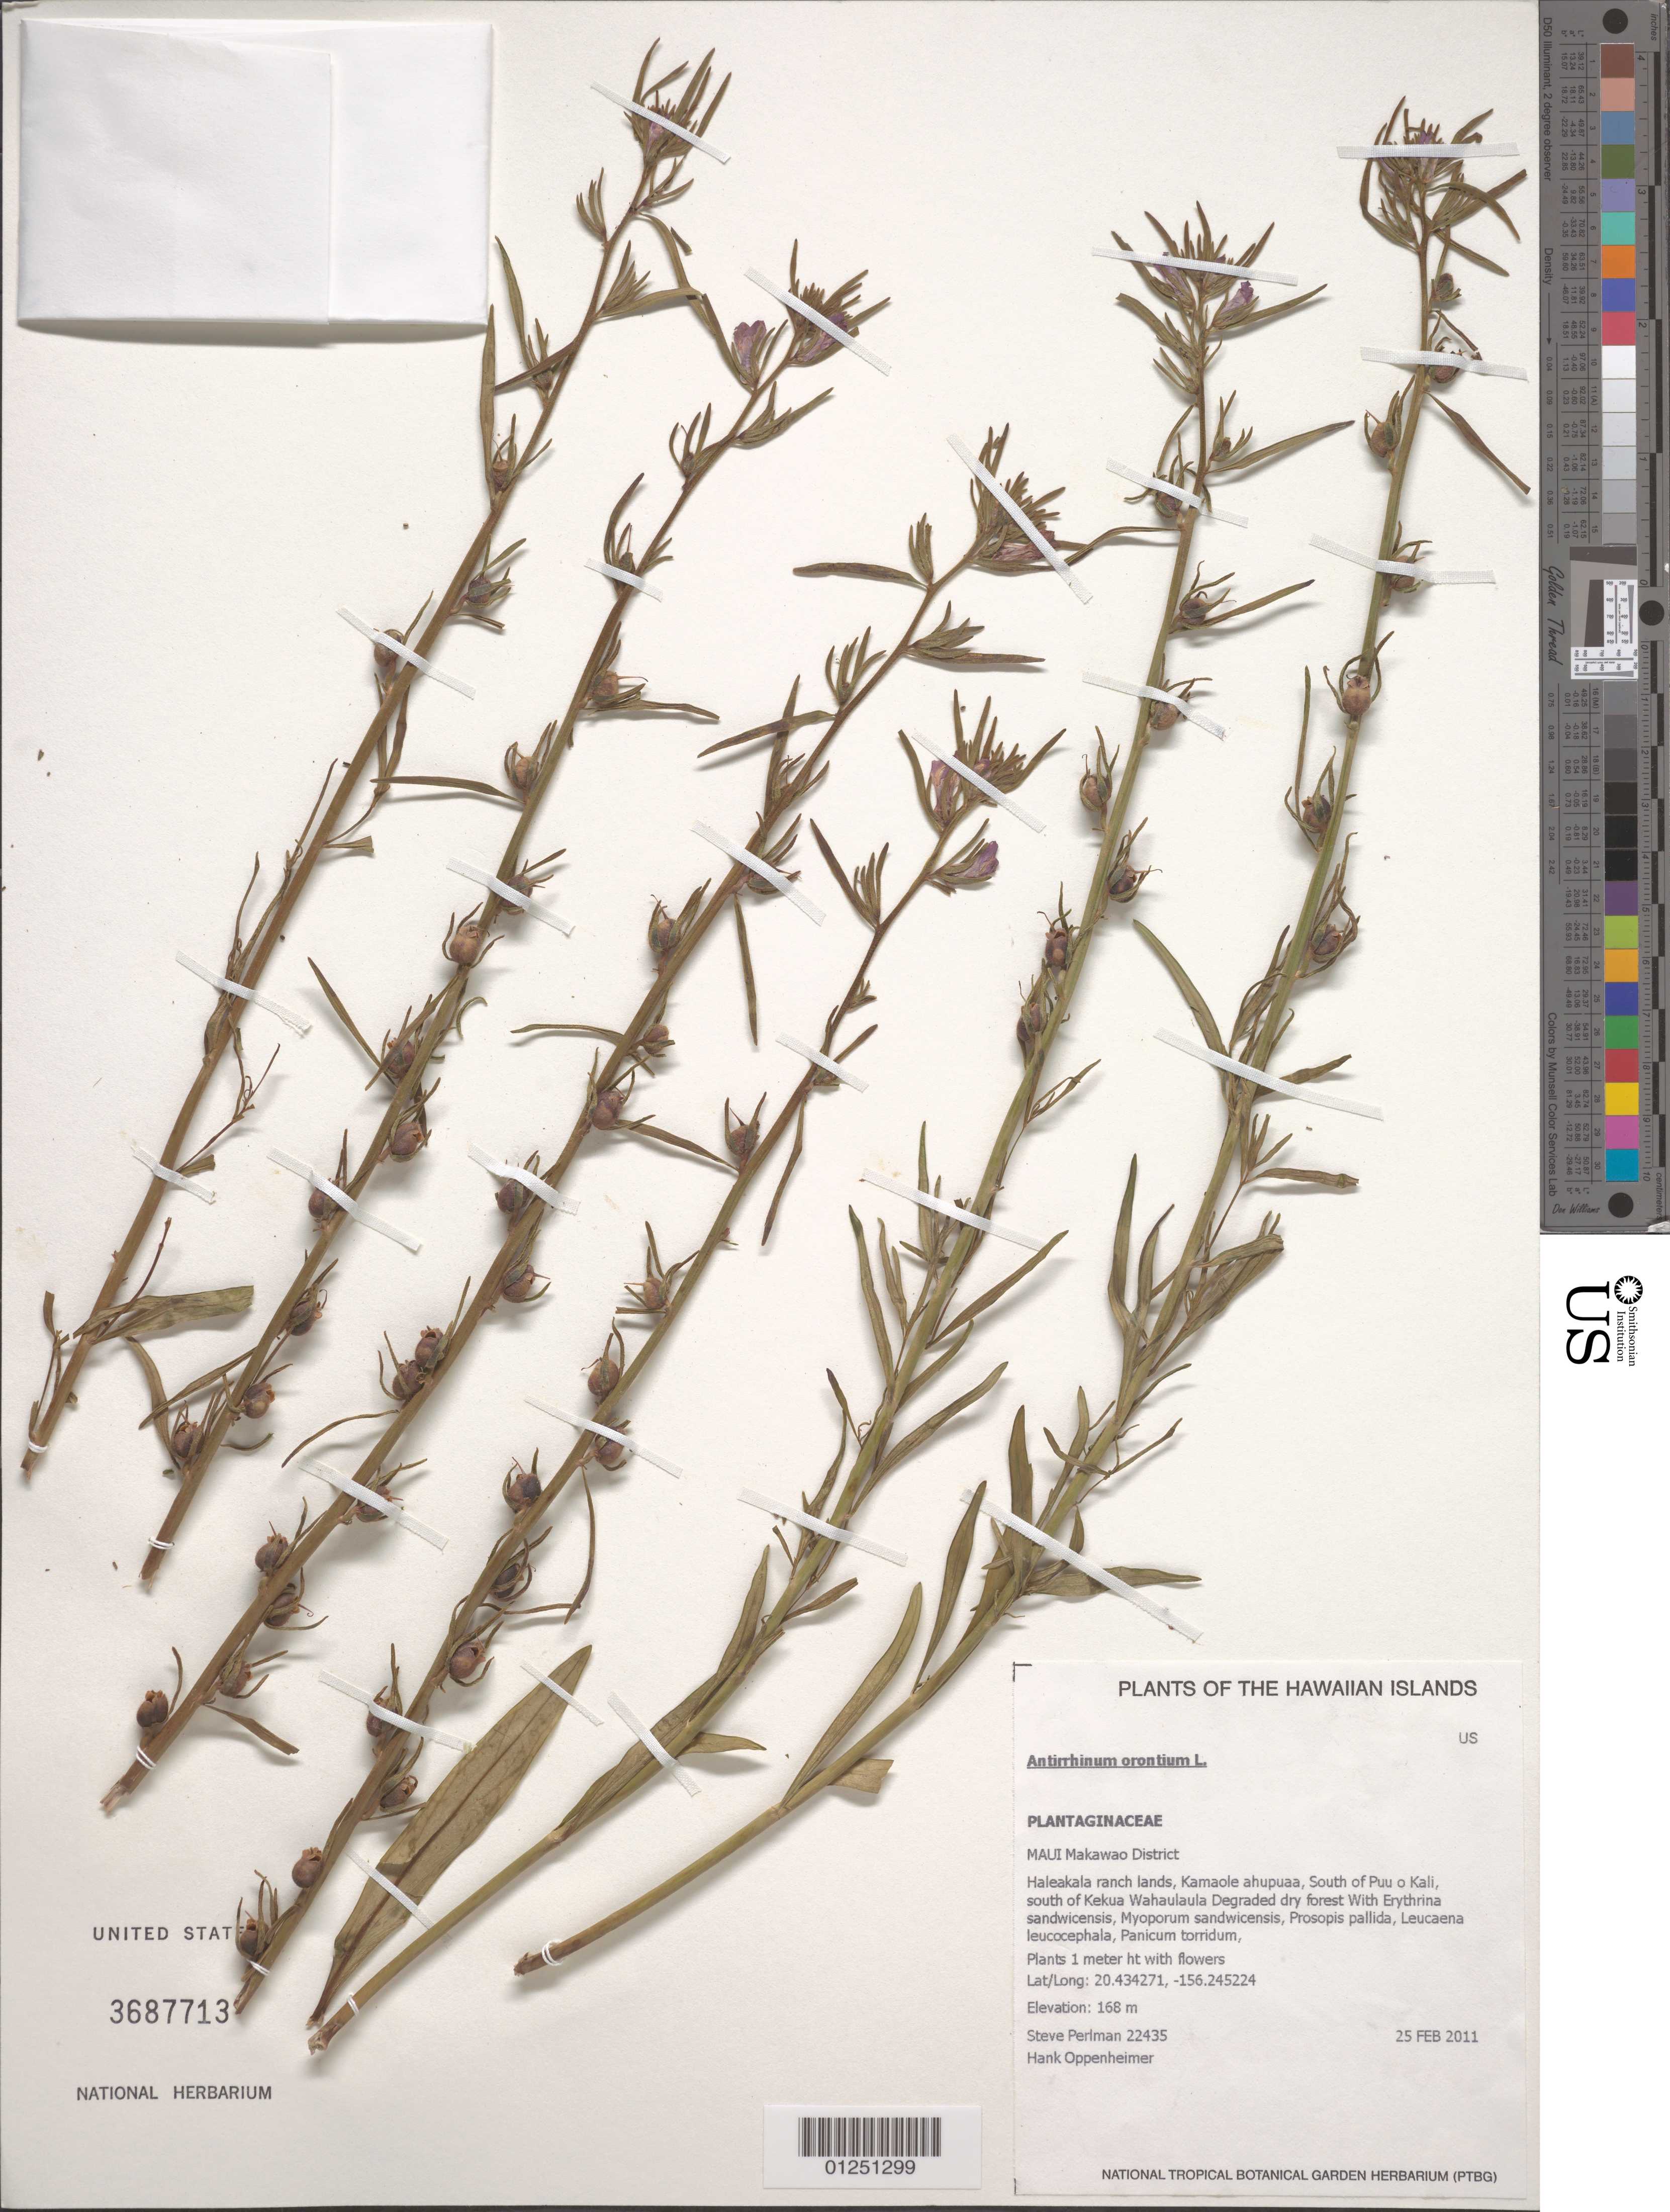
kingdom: Plantae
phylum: Tracheophyta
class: Magnoliopsida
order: Lamiales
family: Plantaginaceae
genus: Misopates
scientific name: Misopates orontium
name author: (L.) Raf.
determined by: Wagner, W. L., (BOT), Smithsonian Institution - National Museum of Natural History (UNITED STATES)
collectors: S. P. Perlman & H. L. Oppenheimer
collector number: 22435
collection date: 2011-02-25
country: United States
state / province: Hawaii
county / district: Maui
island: Maui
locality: Makawao District, Haleakala ranch lands, Kamaole ahupuaa, south of Puu o Kali, south of Kekua Wahaulaula.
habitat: Degraded dry forest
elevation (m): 168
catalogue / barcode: US 3687713